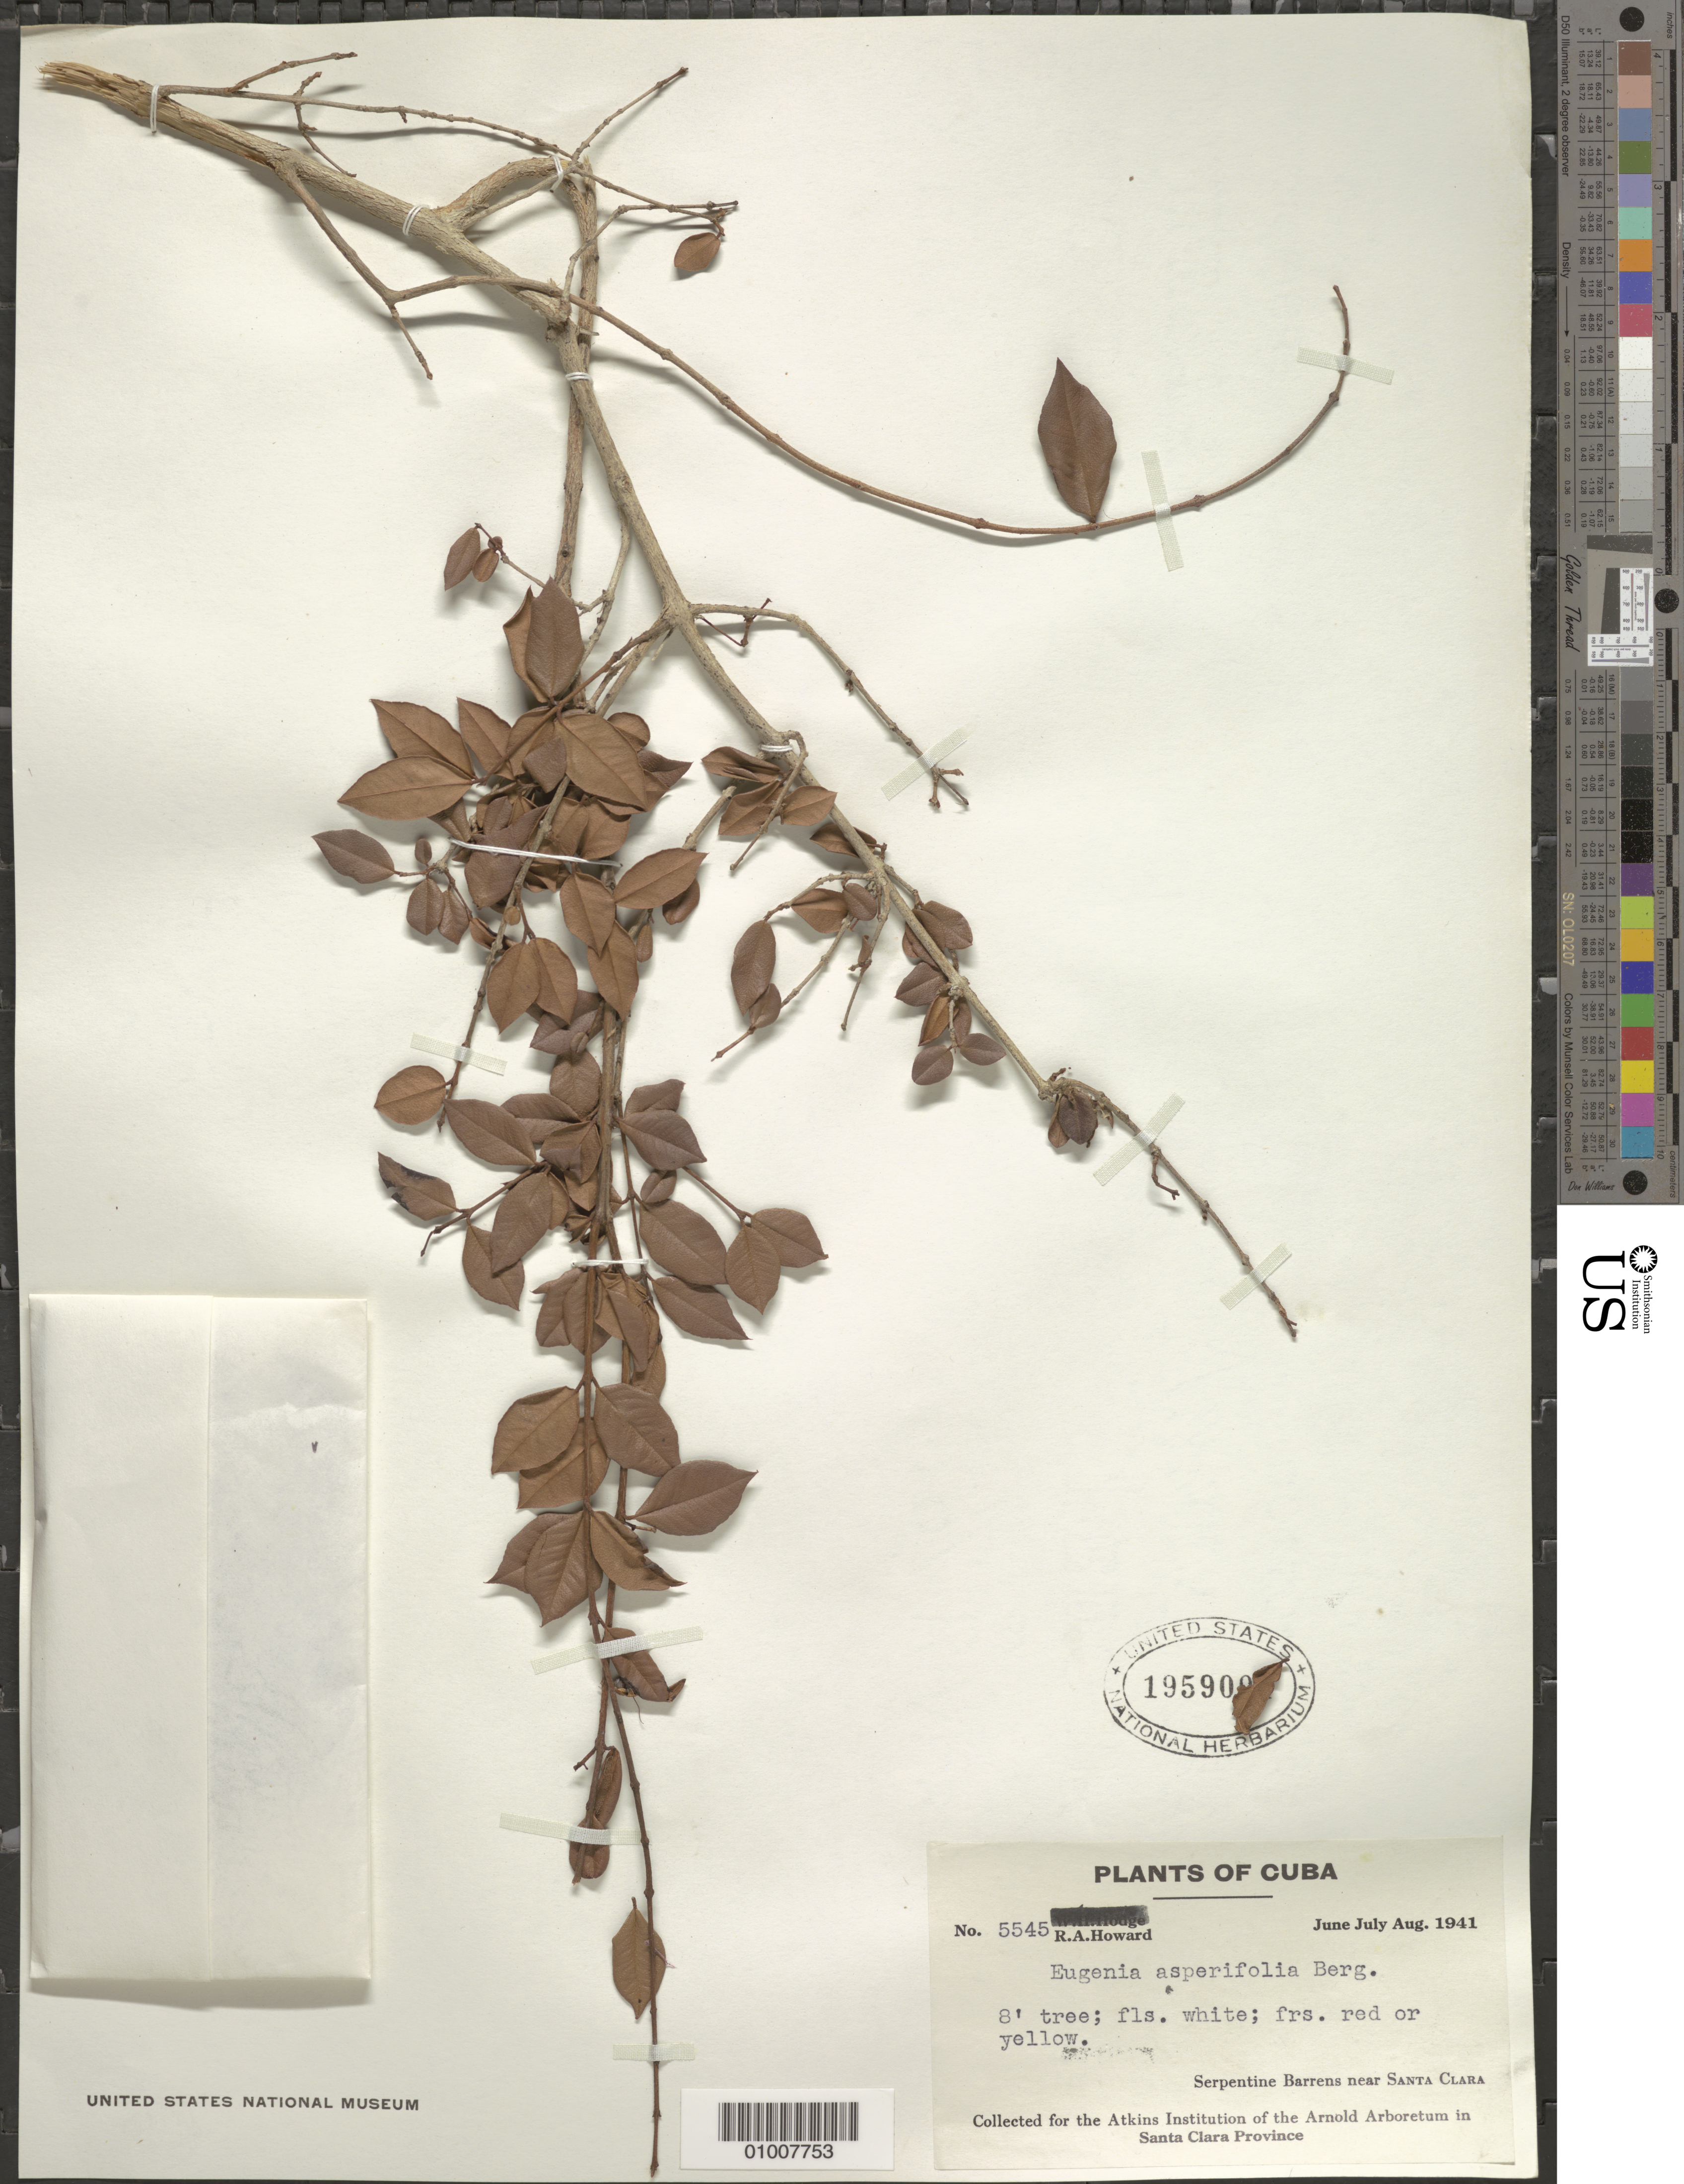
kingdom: Plantae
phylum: Tracheophyta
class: Magnoliopsida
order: Myrtales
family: Myrtaceae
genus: Eugenia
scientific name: Eugenia asperifolia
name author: O. Berg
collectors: R. A. Howard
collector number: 5545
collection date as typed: Jun 1941 to -- Aug 1941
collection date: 1941-06/1941-08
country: Cuba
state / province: Villa Clara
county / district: Santa Clara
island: Cuba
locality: Near Santa Clara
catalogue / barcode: US 1959001